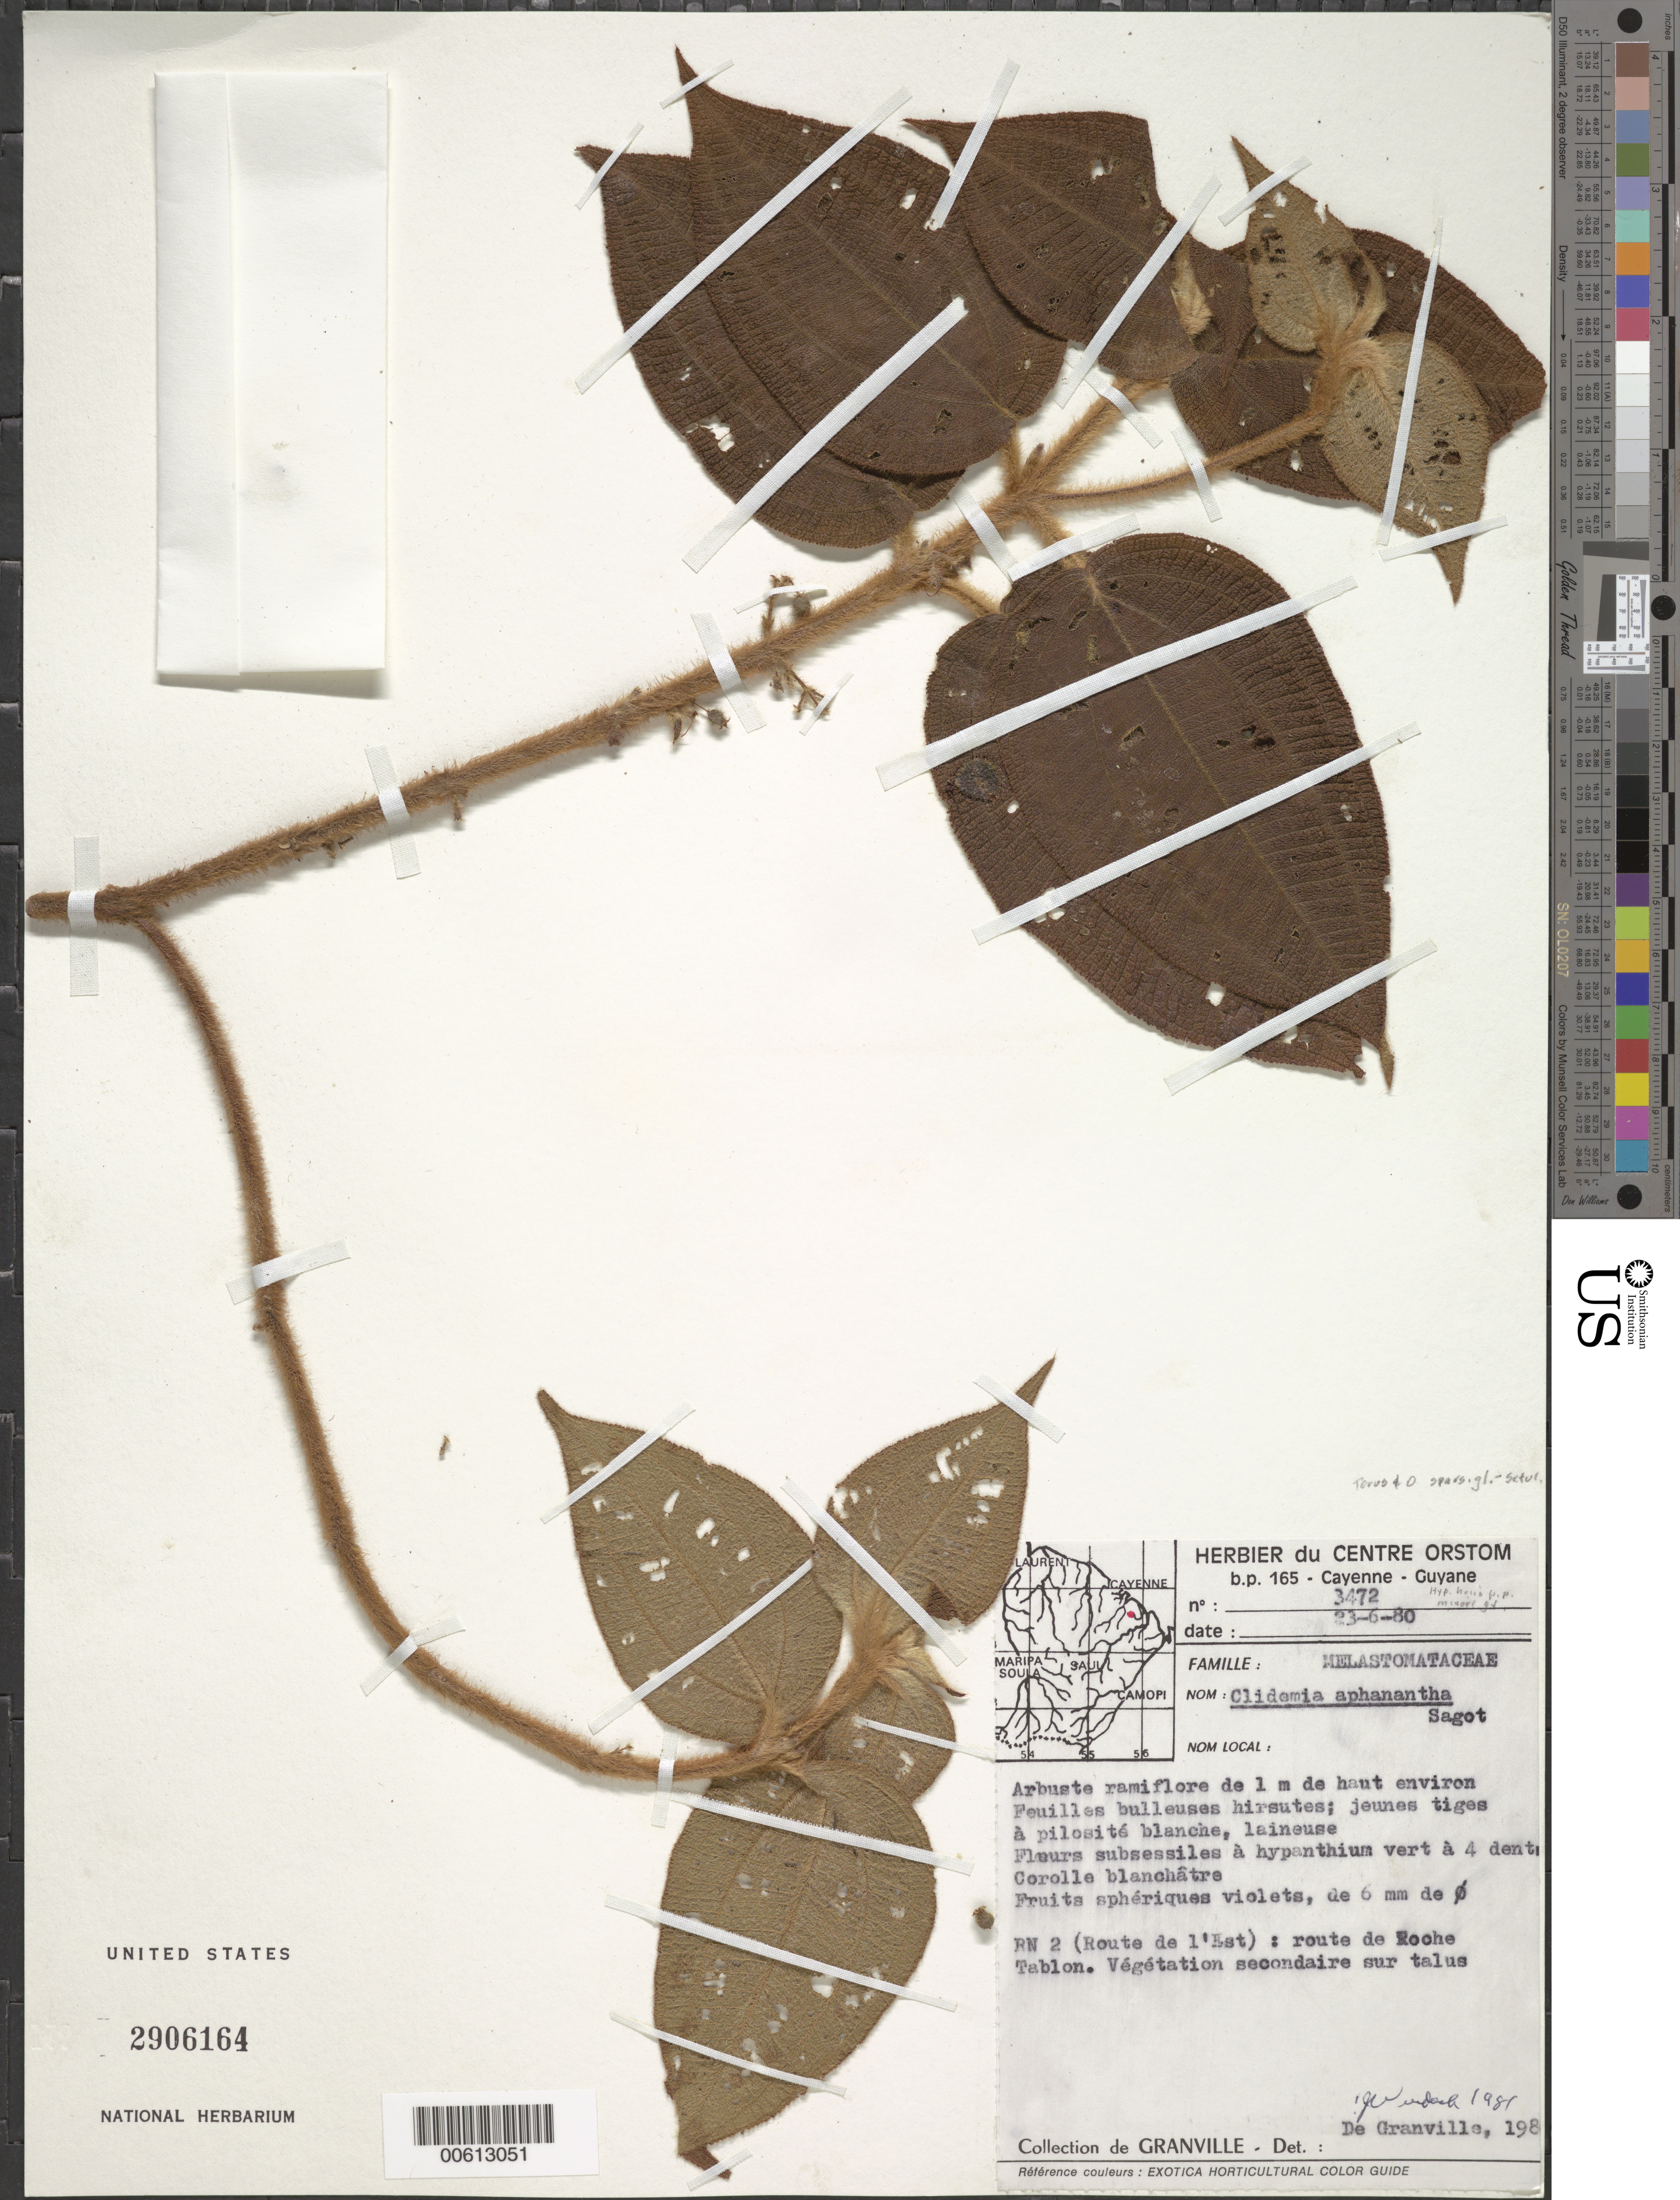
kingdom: Plantae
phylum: Tracheophyta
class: Magnoliopsida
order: Myrtales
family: Melastomataceae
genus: Clidemia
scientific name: Clidemia aphanantha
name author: (Naudin) Sagot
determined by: Wurdack, John J., (US), US (UNITED STATES)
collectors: J.-J. de Granville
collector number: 3472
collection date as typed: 23-Jun-80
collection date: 1980-06-23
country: French Guiana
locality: RN 2 (Route de l'Est), route de Roche Tablon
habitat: Vegetation secondaire sur talus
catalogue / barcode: US 2906164